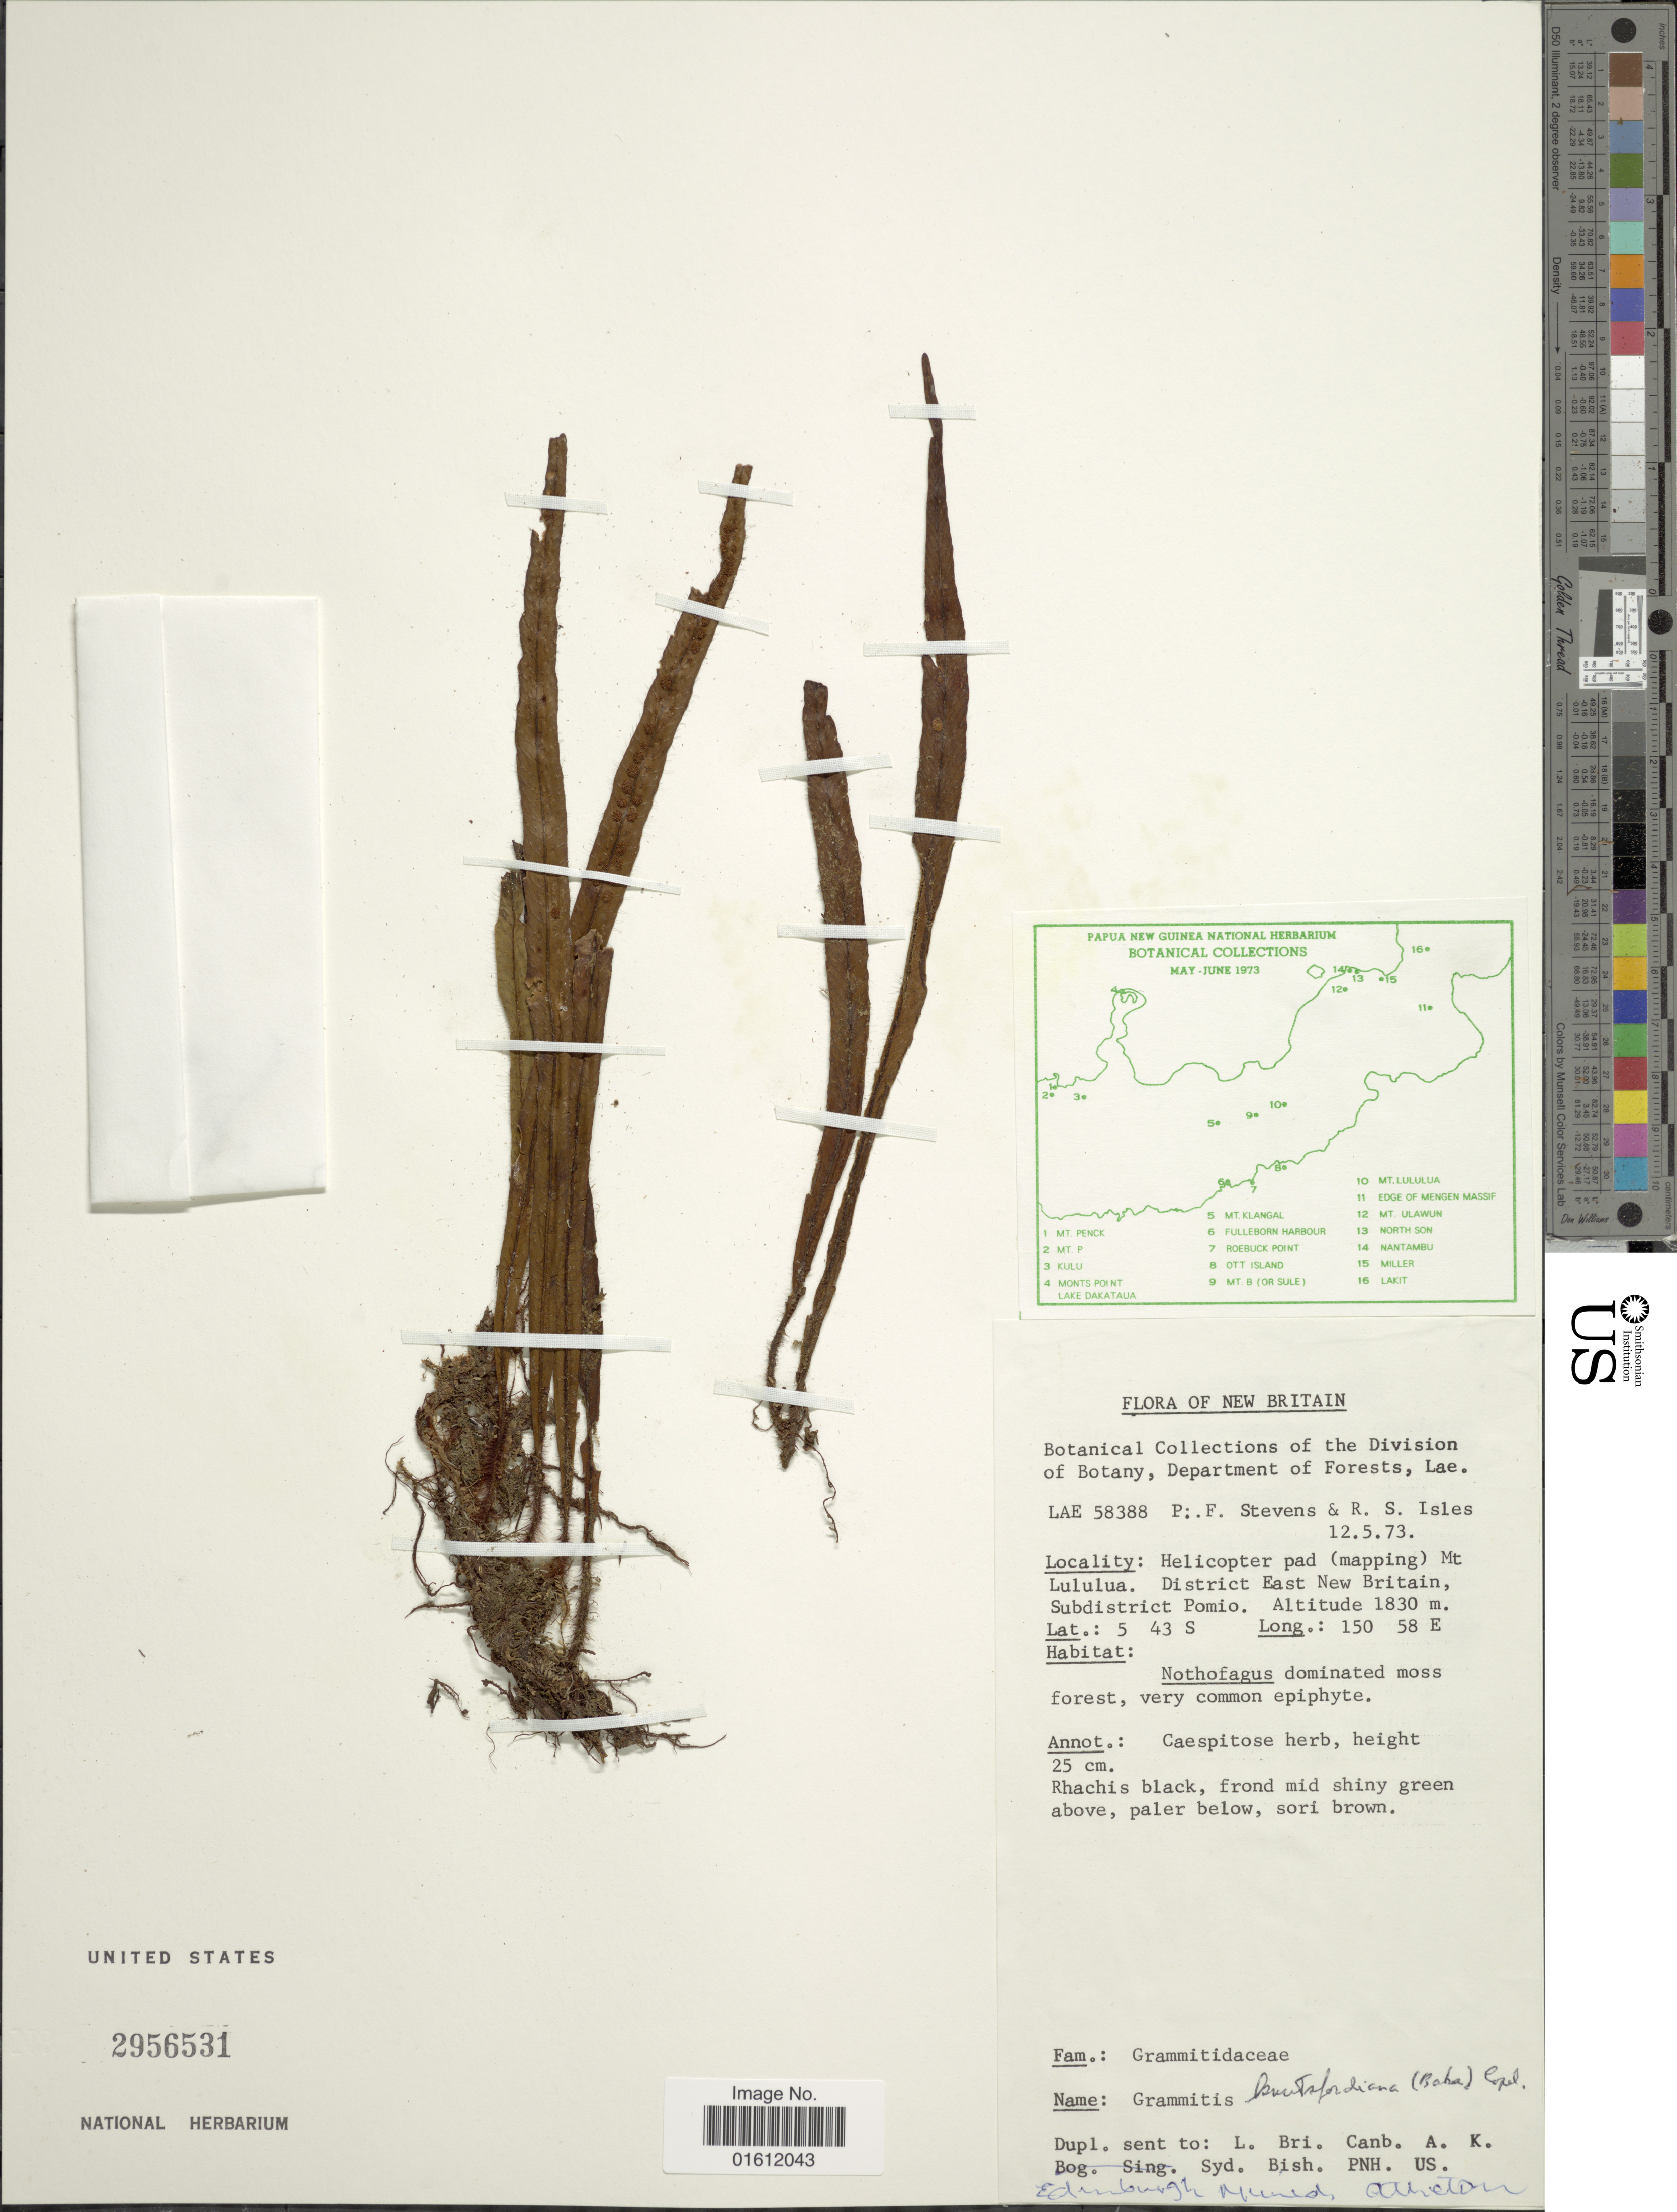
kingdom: Plantae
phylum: Tracheophyta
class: Polypodiopsida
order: Polypodiales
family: Polypodiaceae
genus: Oreogrammitis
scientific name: Oreogrammitis knutsfordiana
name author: (Baker) Parris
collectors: P. F. Stevens & R. Isles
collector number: LAE 58388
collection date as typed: Transcribed d/m/y: 12/5/73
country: Papua New Guinea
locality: New Britain, Helicopter pad (mapping) Mt Lululua. District East New Britain, Subdistrict Pomio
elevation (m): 1830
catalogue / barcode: US 2956531